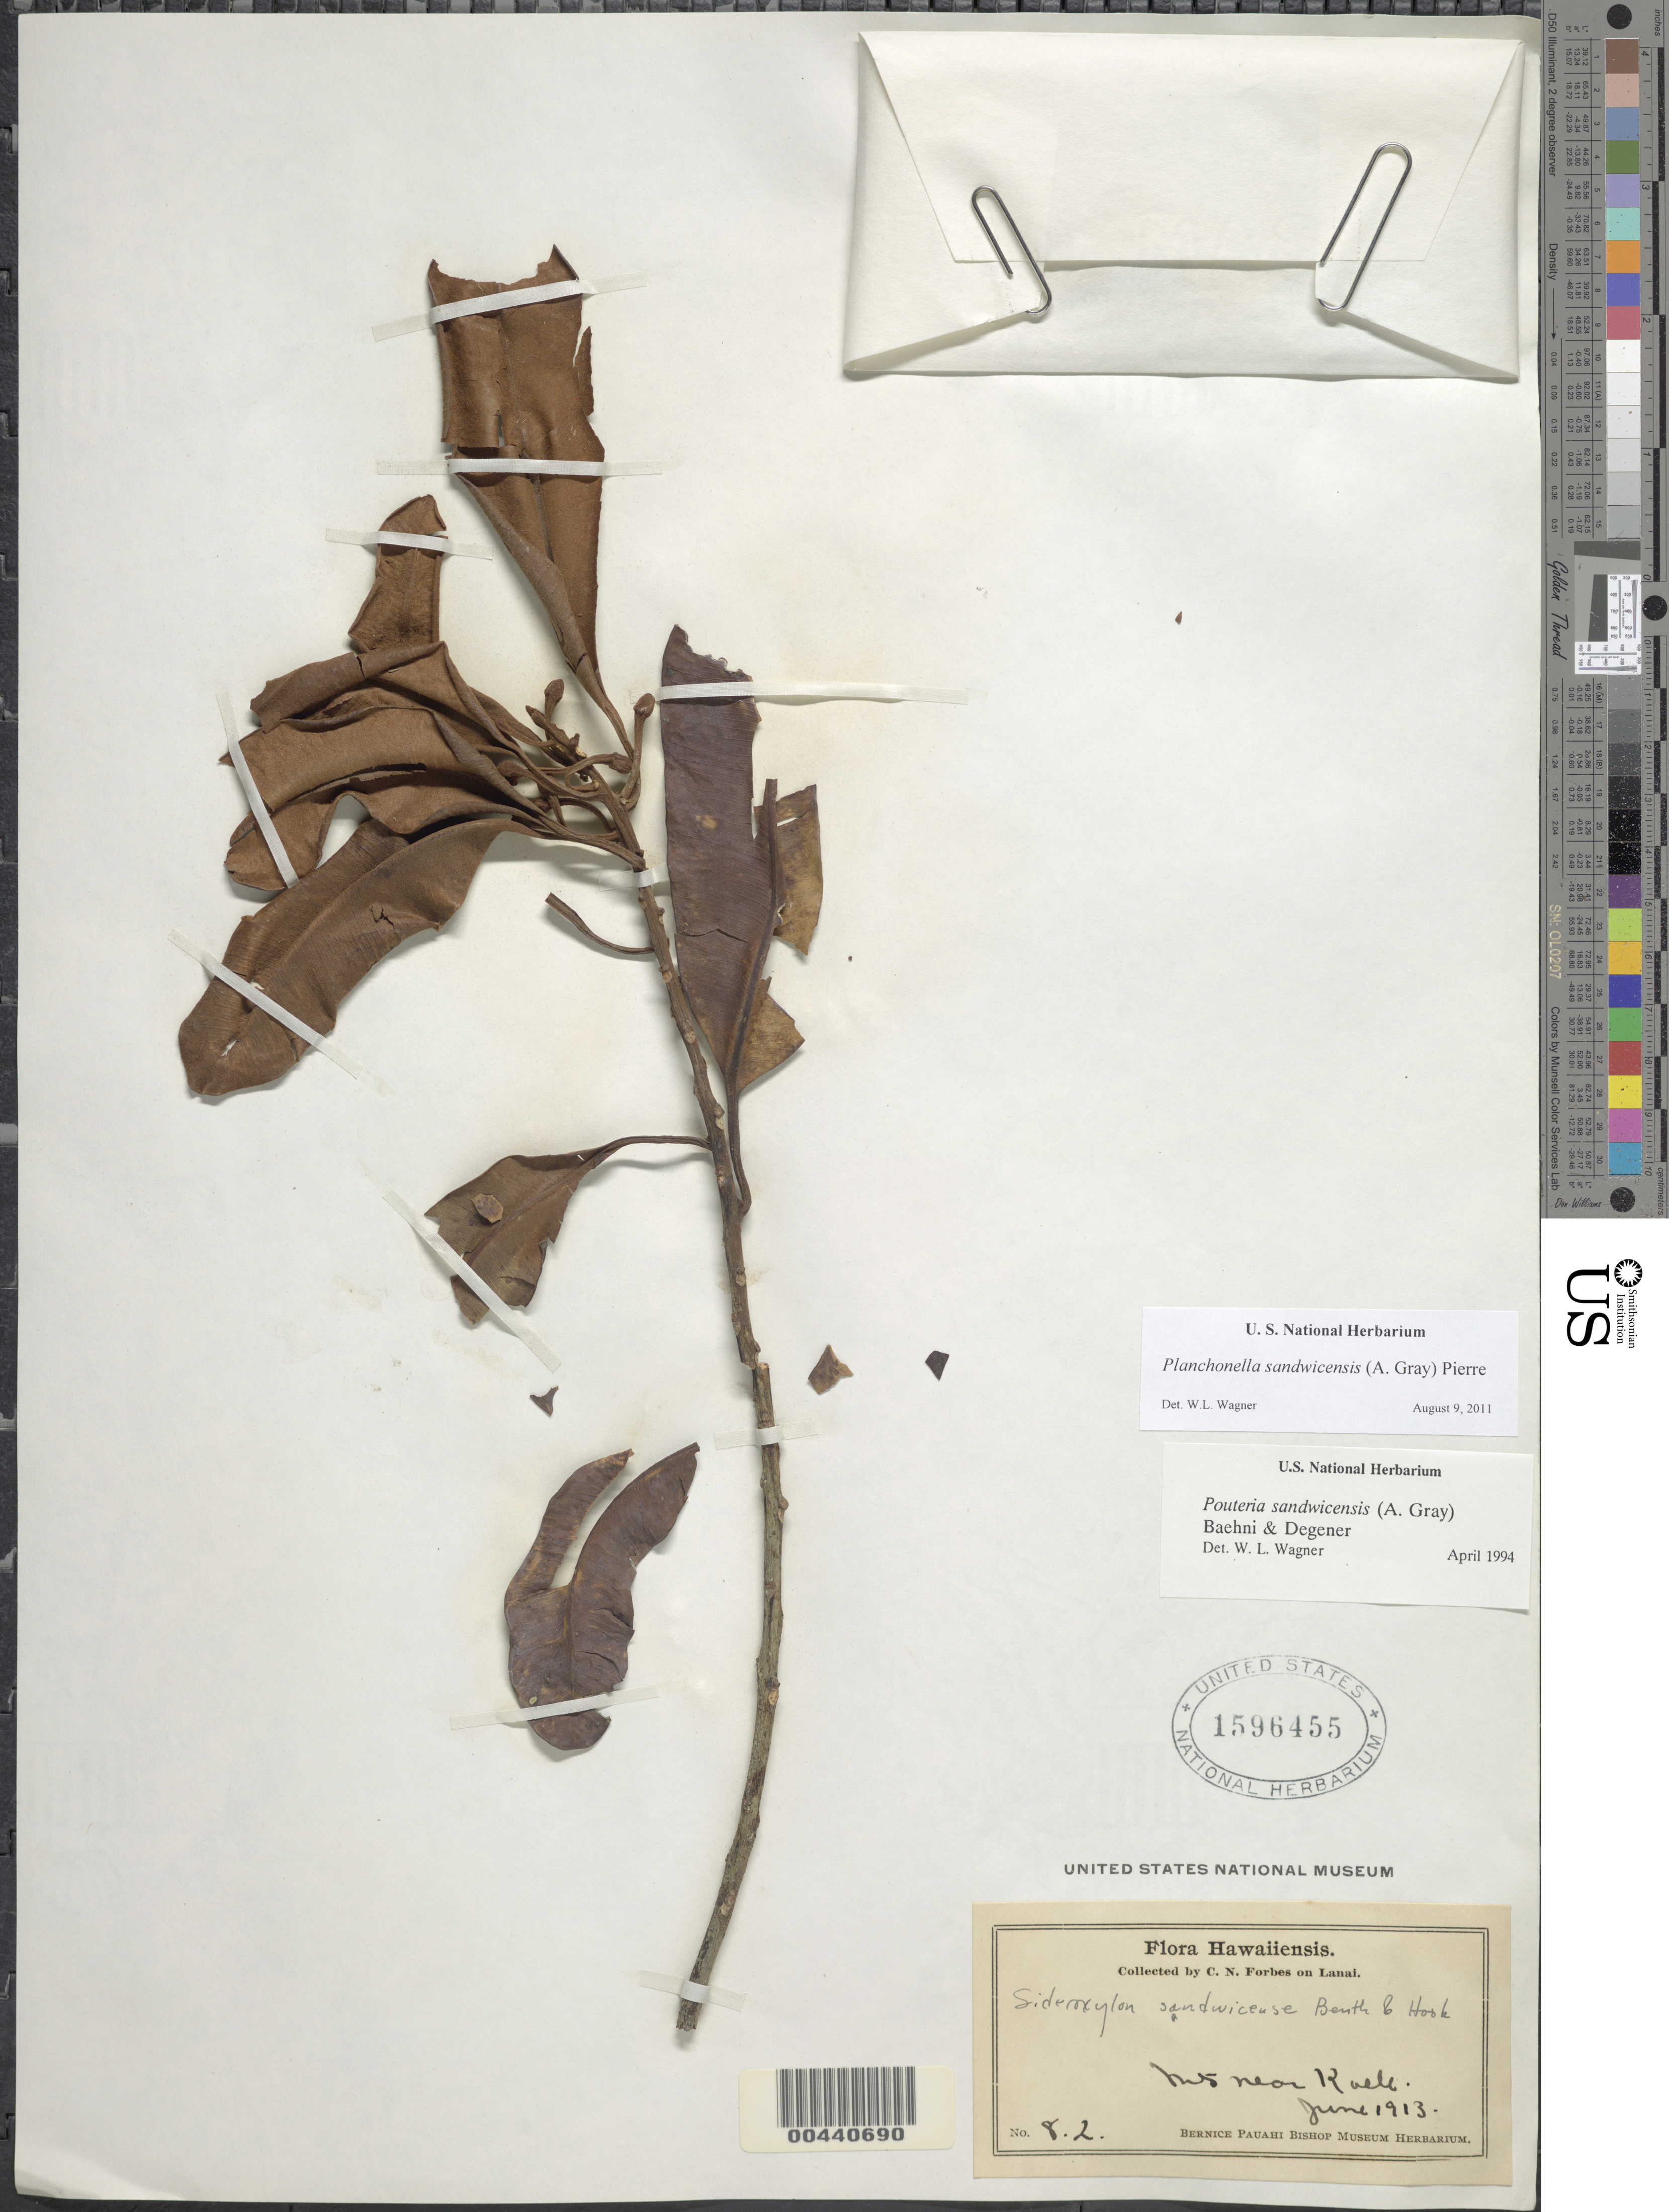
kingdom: Plantae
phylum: Tracheophyta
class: Magnoliopsida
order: Ericales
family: Sapotaceae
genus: Planchonella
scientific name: Planchonella sandwicensis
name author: (A. Gray) Pierre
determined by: Wagner, W. L., (BOT), Smithsonian Institution - National Museum of Natural History (UNITED STATES)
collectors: C. N. Forbes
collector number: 8.L.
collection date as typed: Jun 1913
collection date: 1913-06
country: United States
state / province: Hawaii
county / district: Maui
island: Lana'i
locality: Mts. near Koele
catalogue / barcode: US 1596455